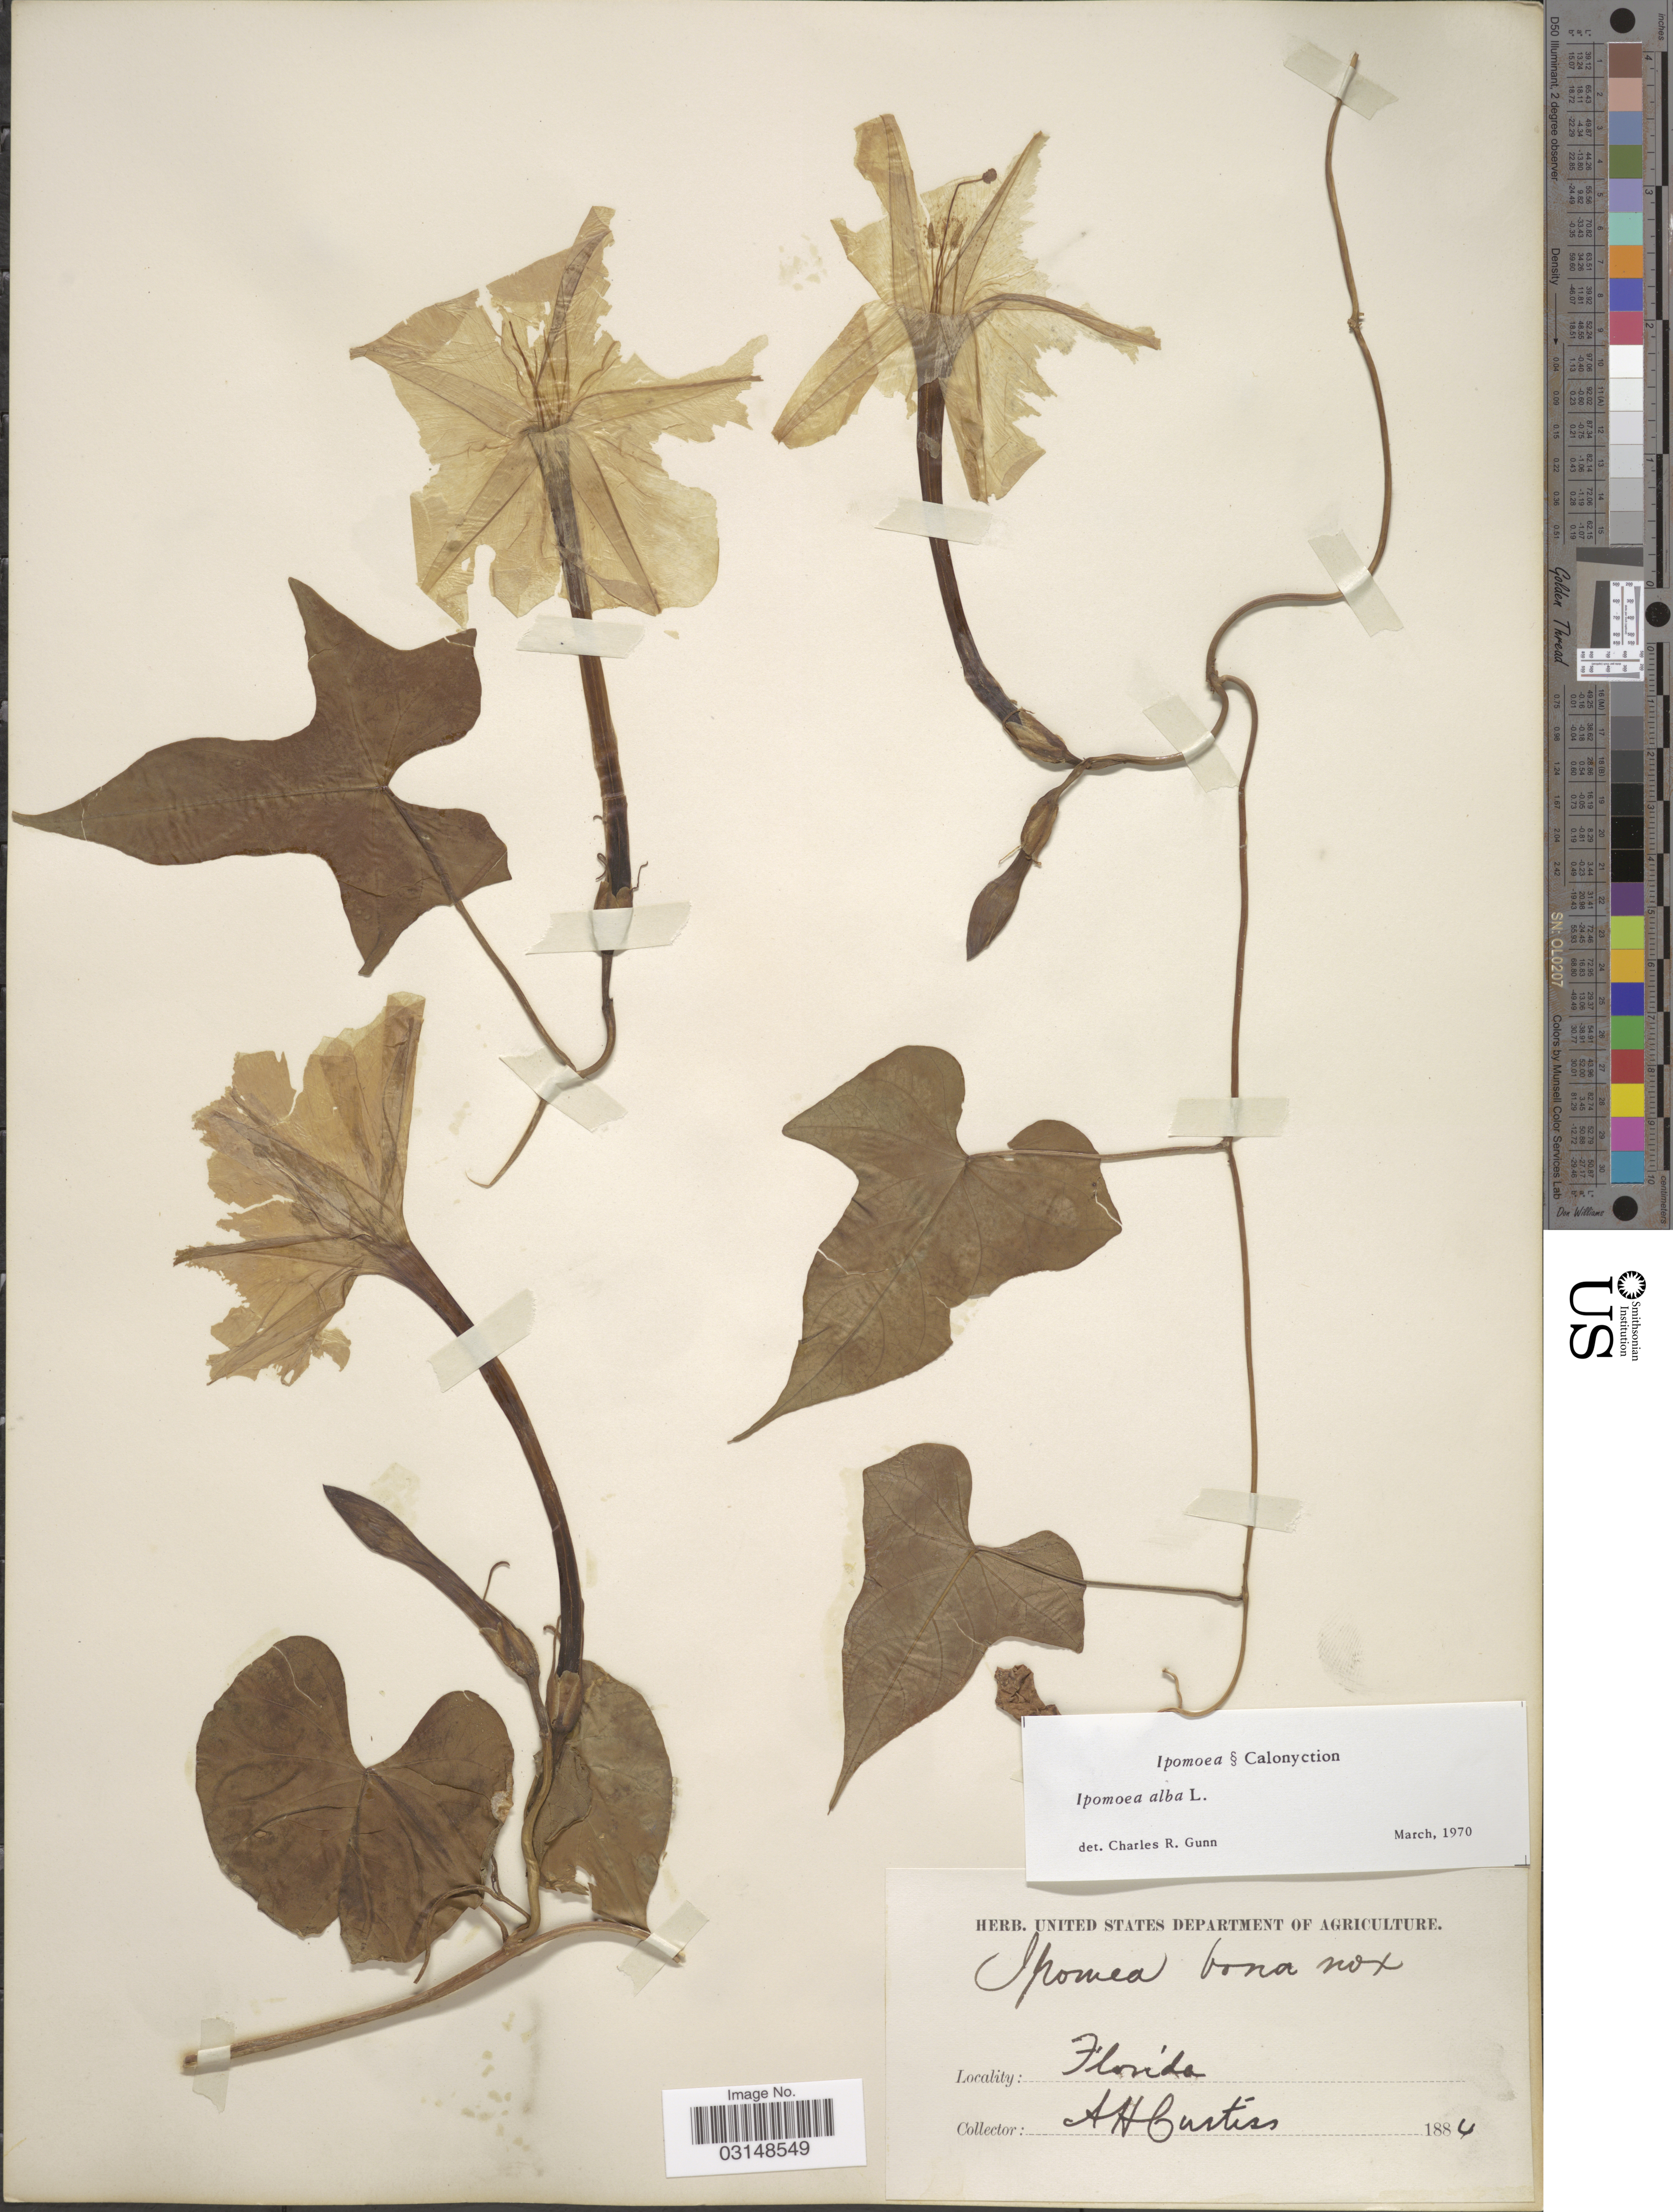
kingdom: Plantae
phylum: Tracheophyta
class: Magnoliopsida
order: Solanales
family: Convolvulaceae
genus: Ipomoea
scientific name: Ipomoea alba L.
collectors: A. H. Curtiss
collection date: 1884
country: United States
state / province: Florida